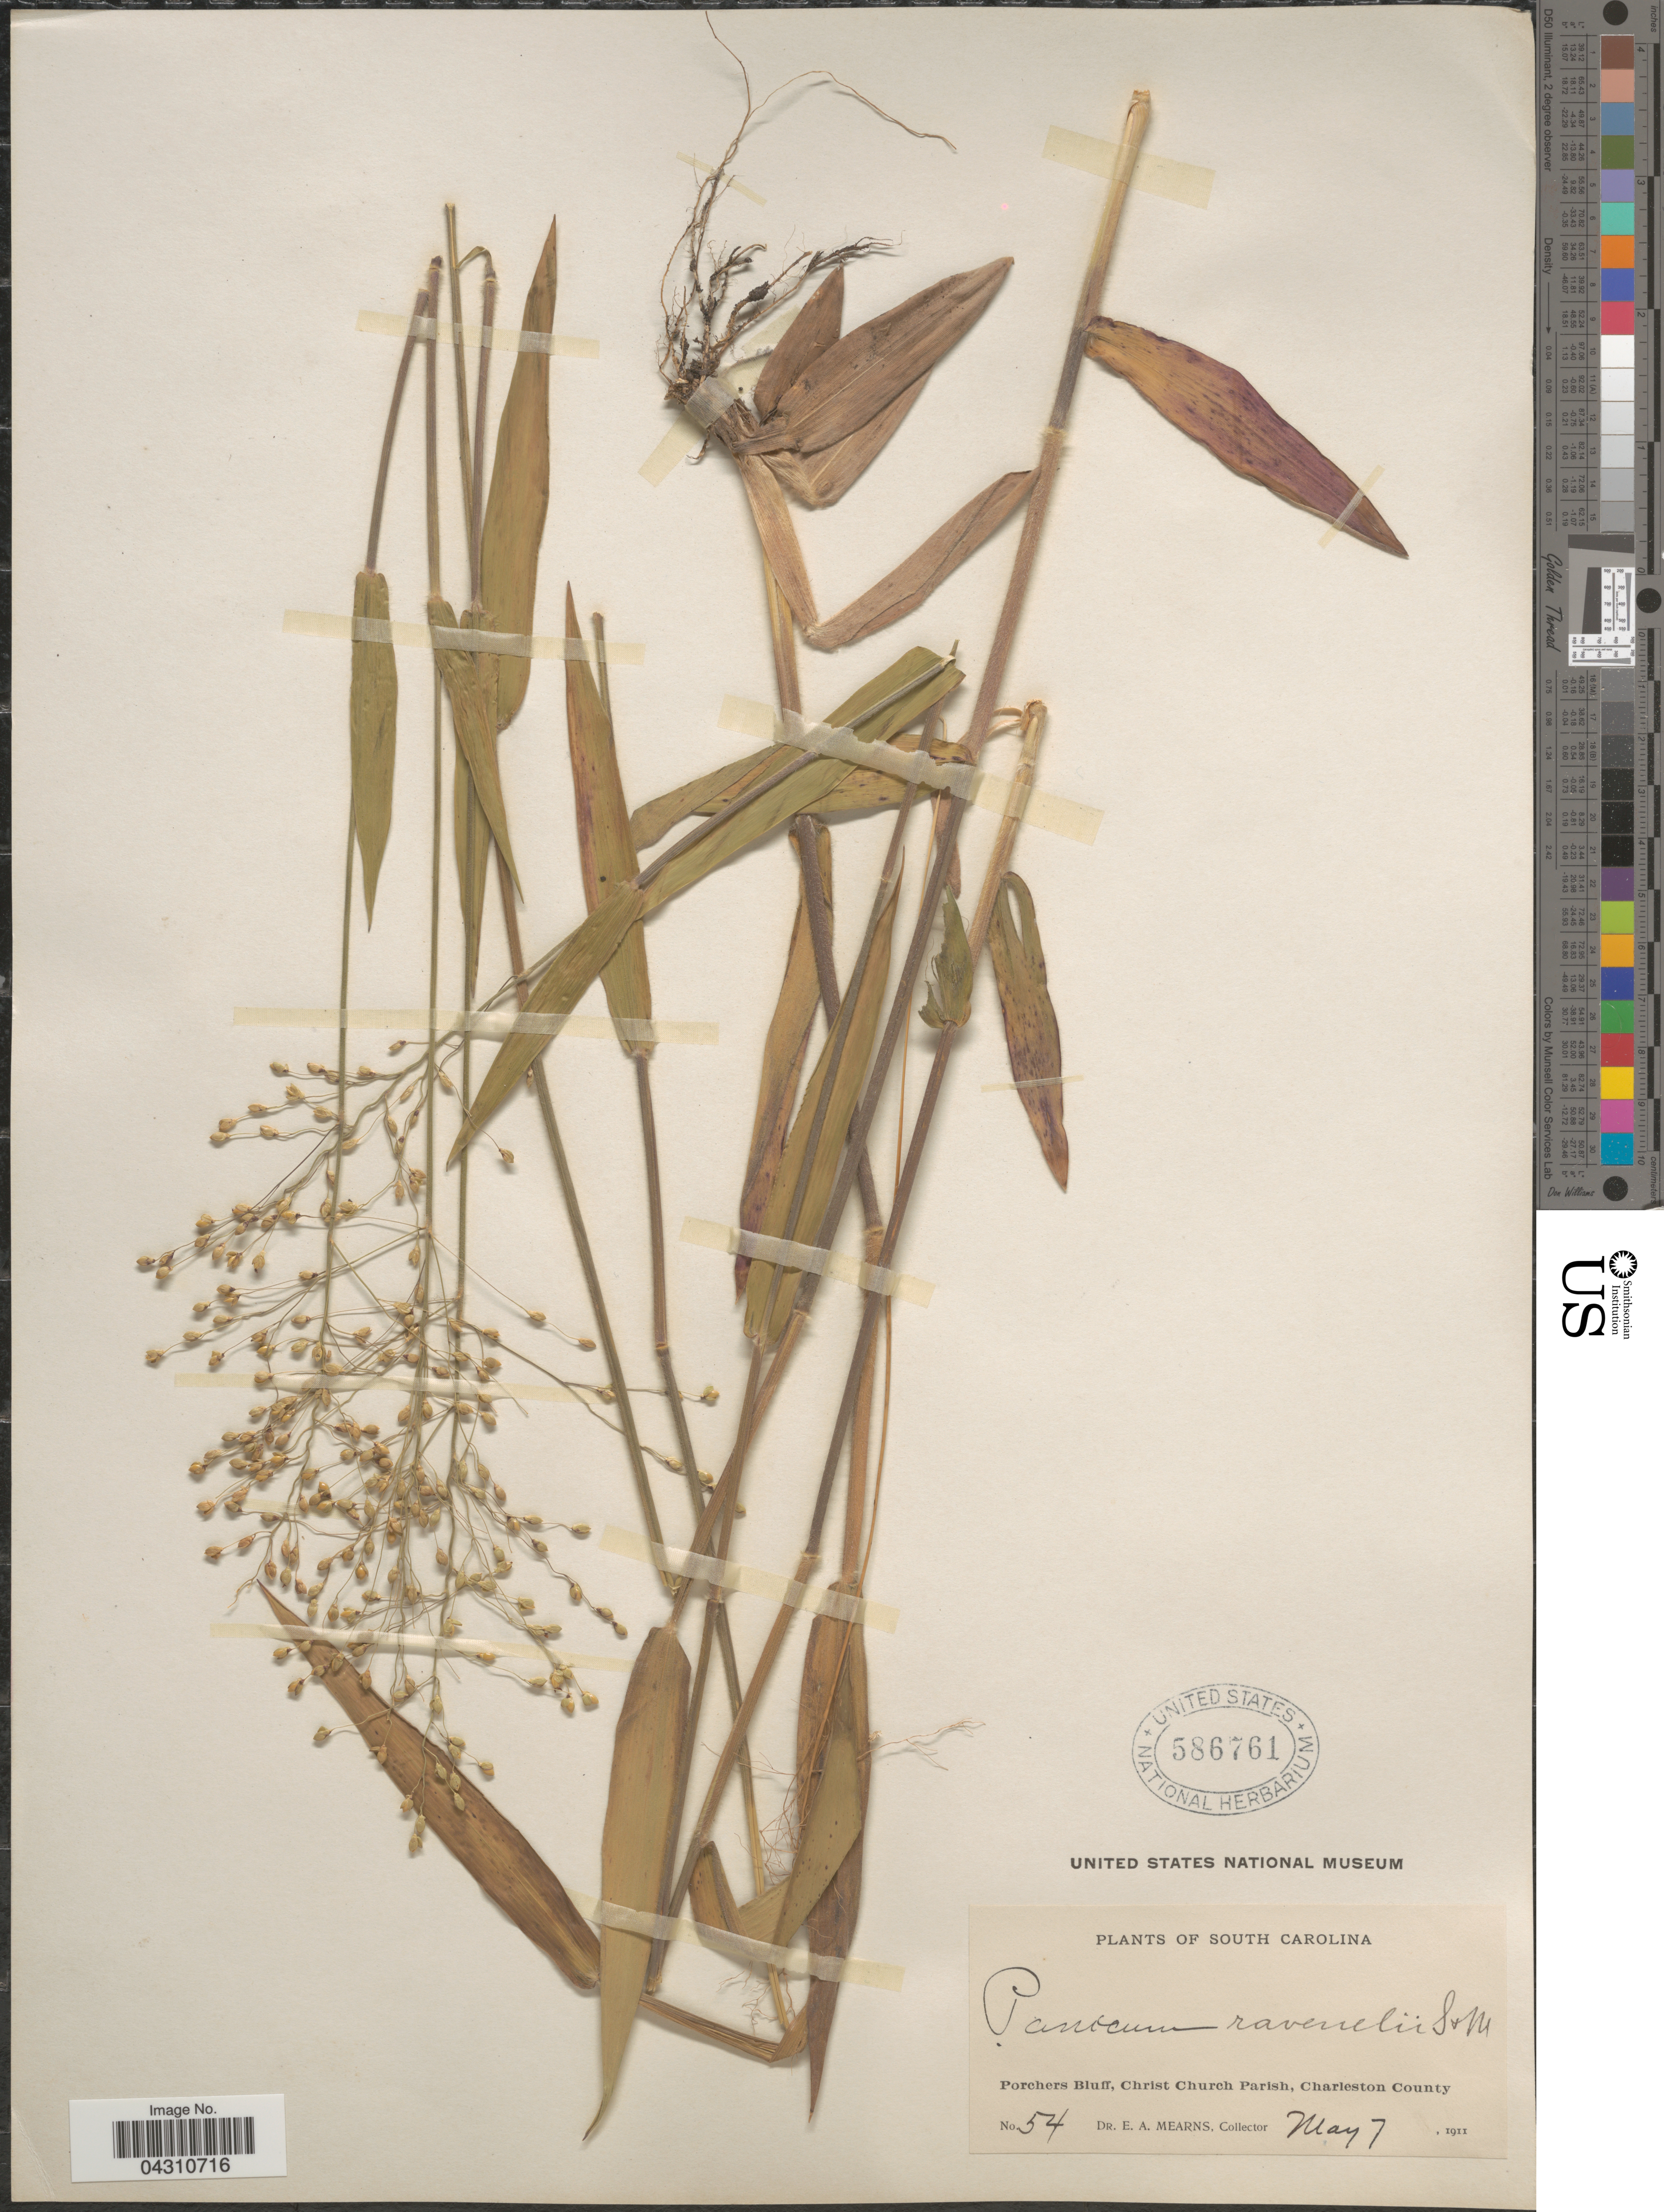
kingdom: Plantae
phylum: Tracheophyta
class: Liliopsida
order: Poales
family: Poaceae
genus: Dichanthelium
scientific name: Dichanthelium ravenelii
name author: (Scribn. & Merr.) Gould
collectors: E. A. Mearns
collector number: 54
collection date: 1911-05-07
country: United States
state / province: South Carolina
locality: Porchers Bluff, Christ Church Parish, Charleston County.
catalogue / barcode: US 586761